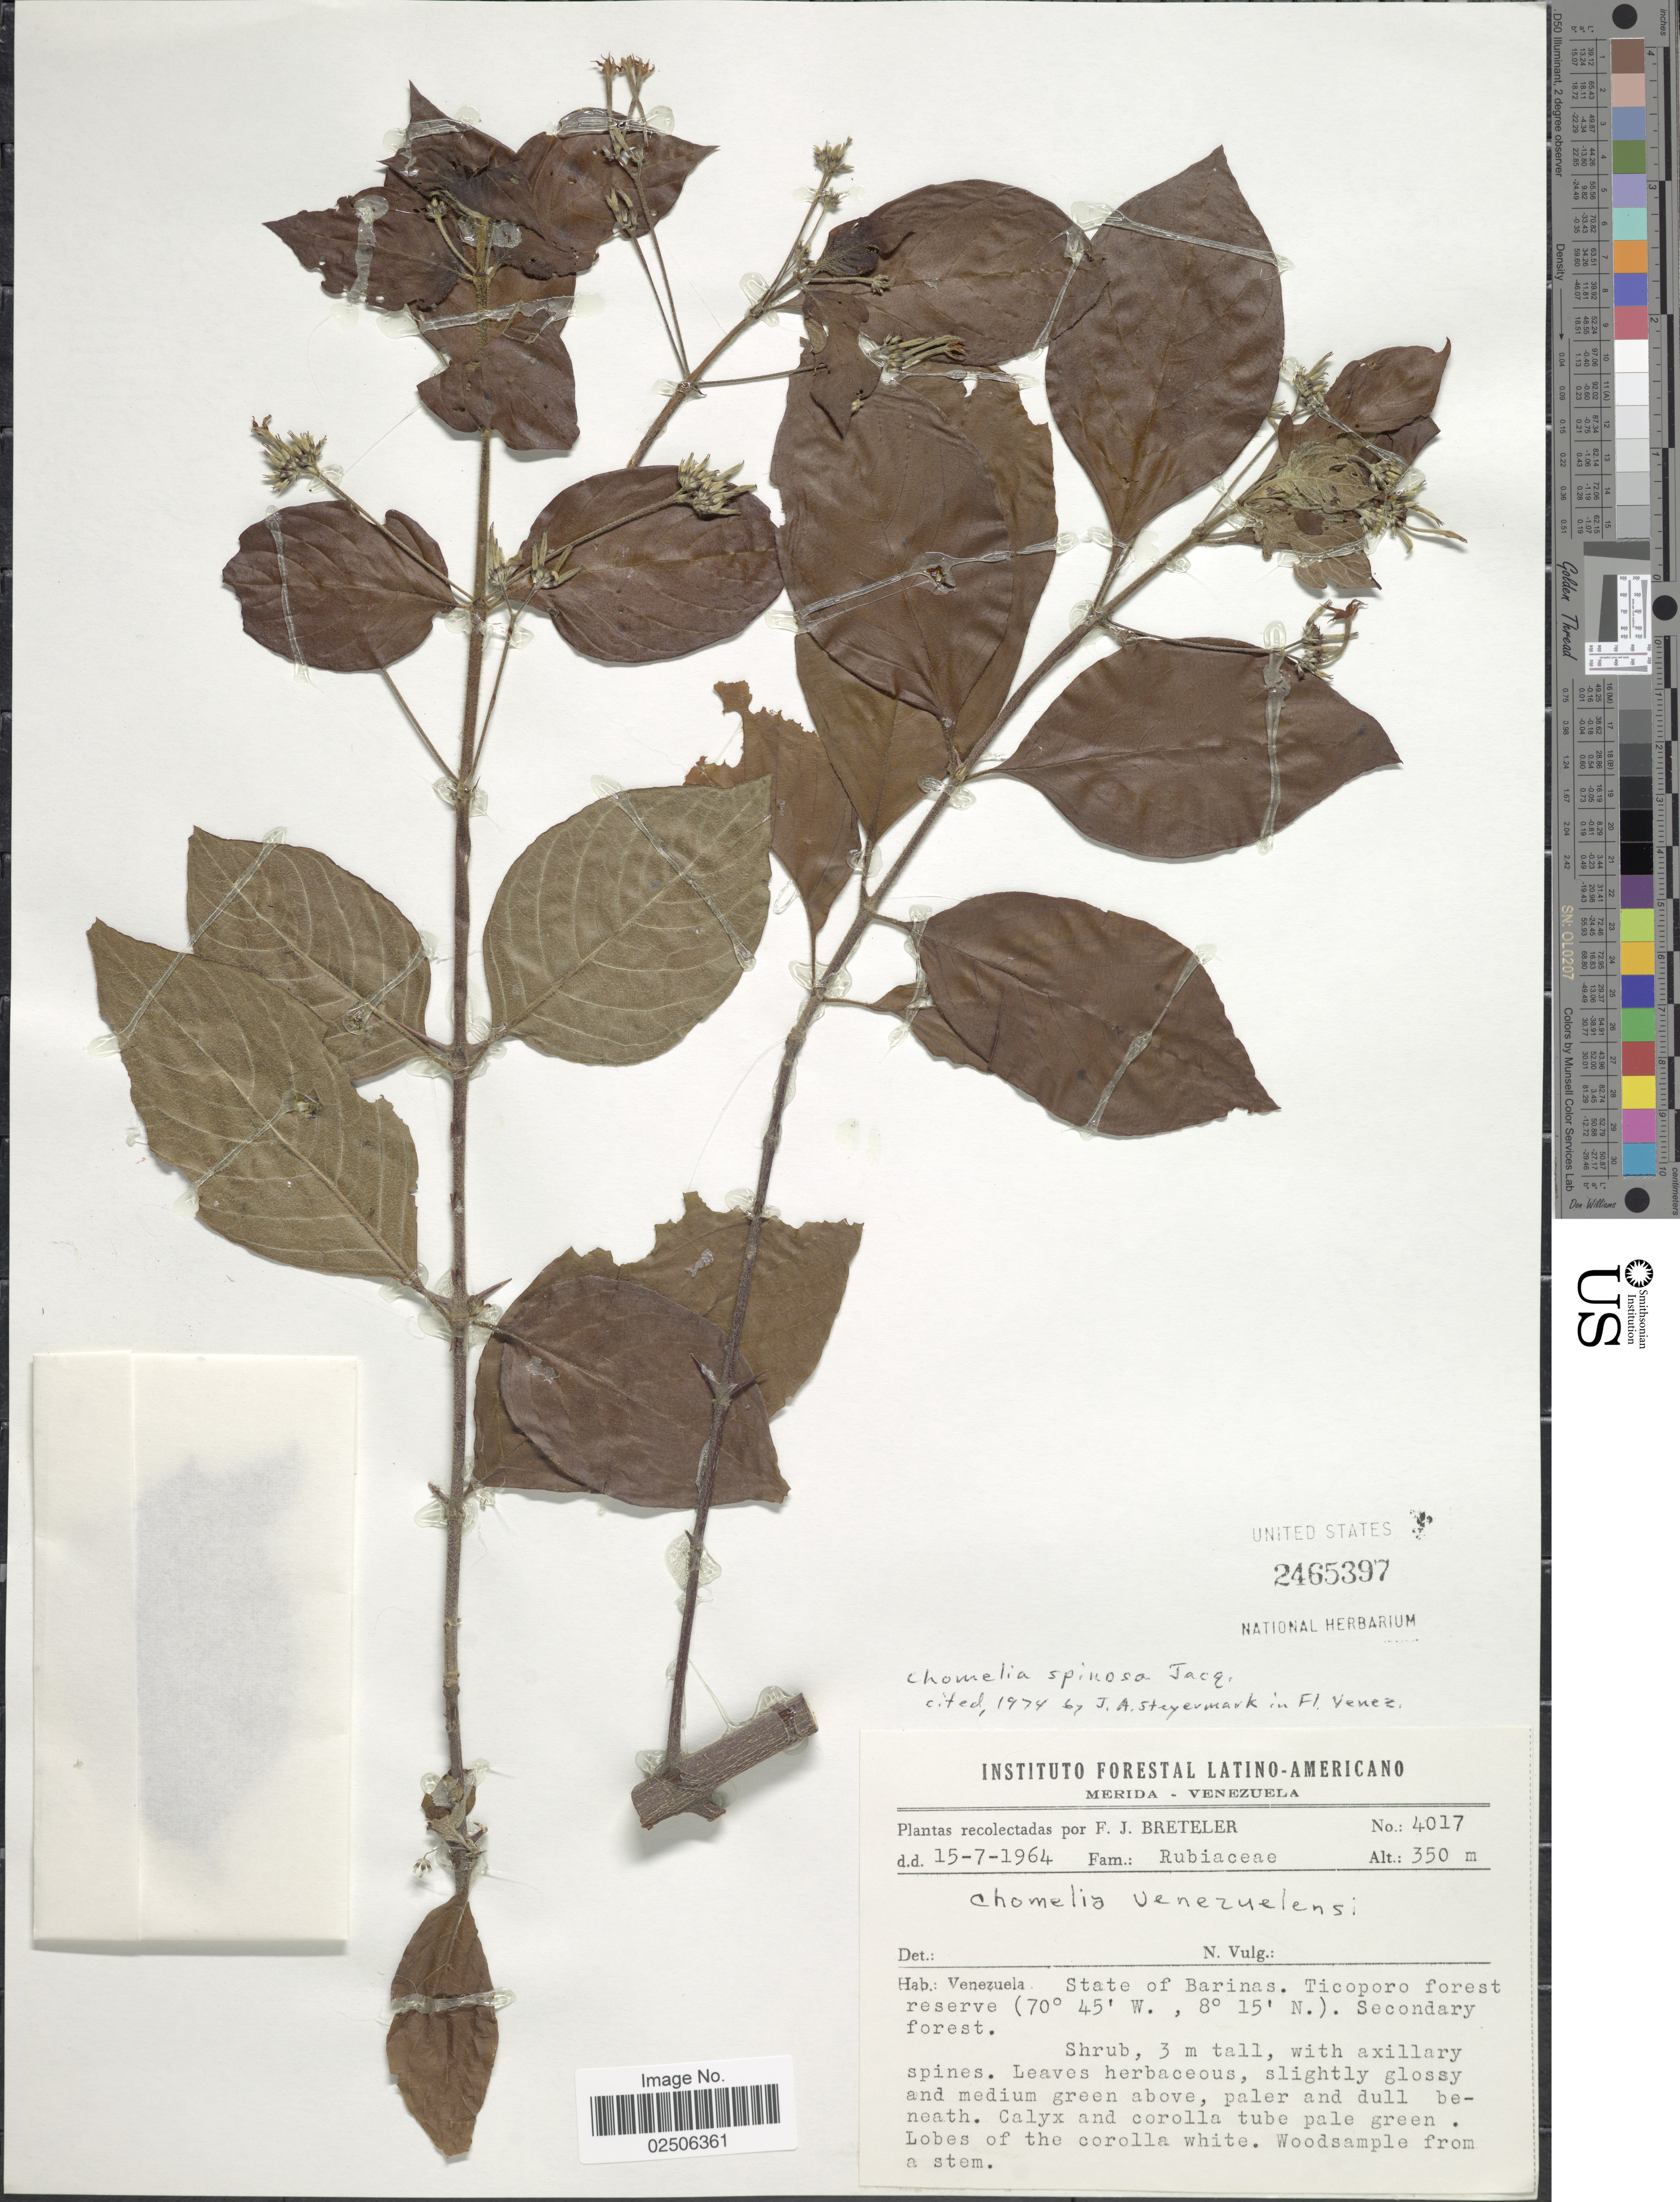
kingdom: Plantae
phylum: Tracheophyta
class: Magnoliopsida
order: Gentianales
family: Rubiaceae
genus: Chomelia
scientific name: Chomelia spinosa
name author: Jacq.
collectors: F. J. Breteler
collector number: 4017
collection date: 1964-07-15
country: Venezuela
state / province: Barinas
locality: Ticoporo forest reserve, secondary forest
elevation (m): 350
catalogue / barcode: US 2465397